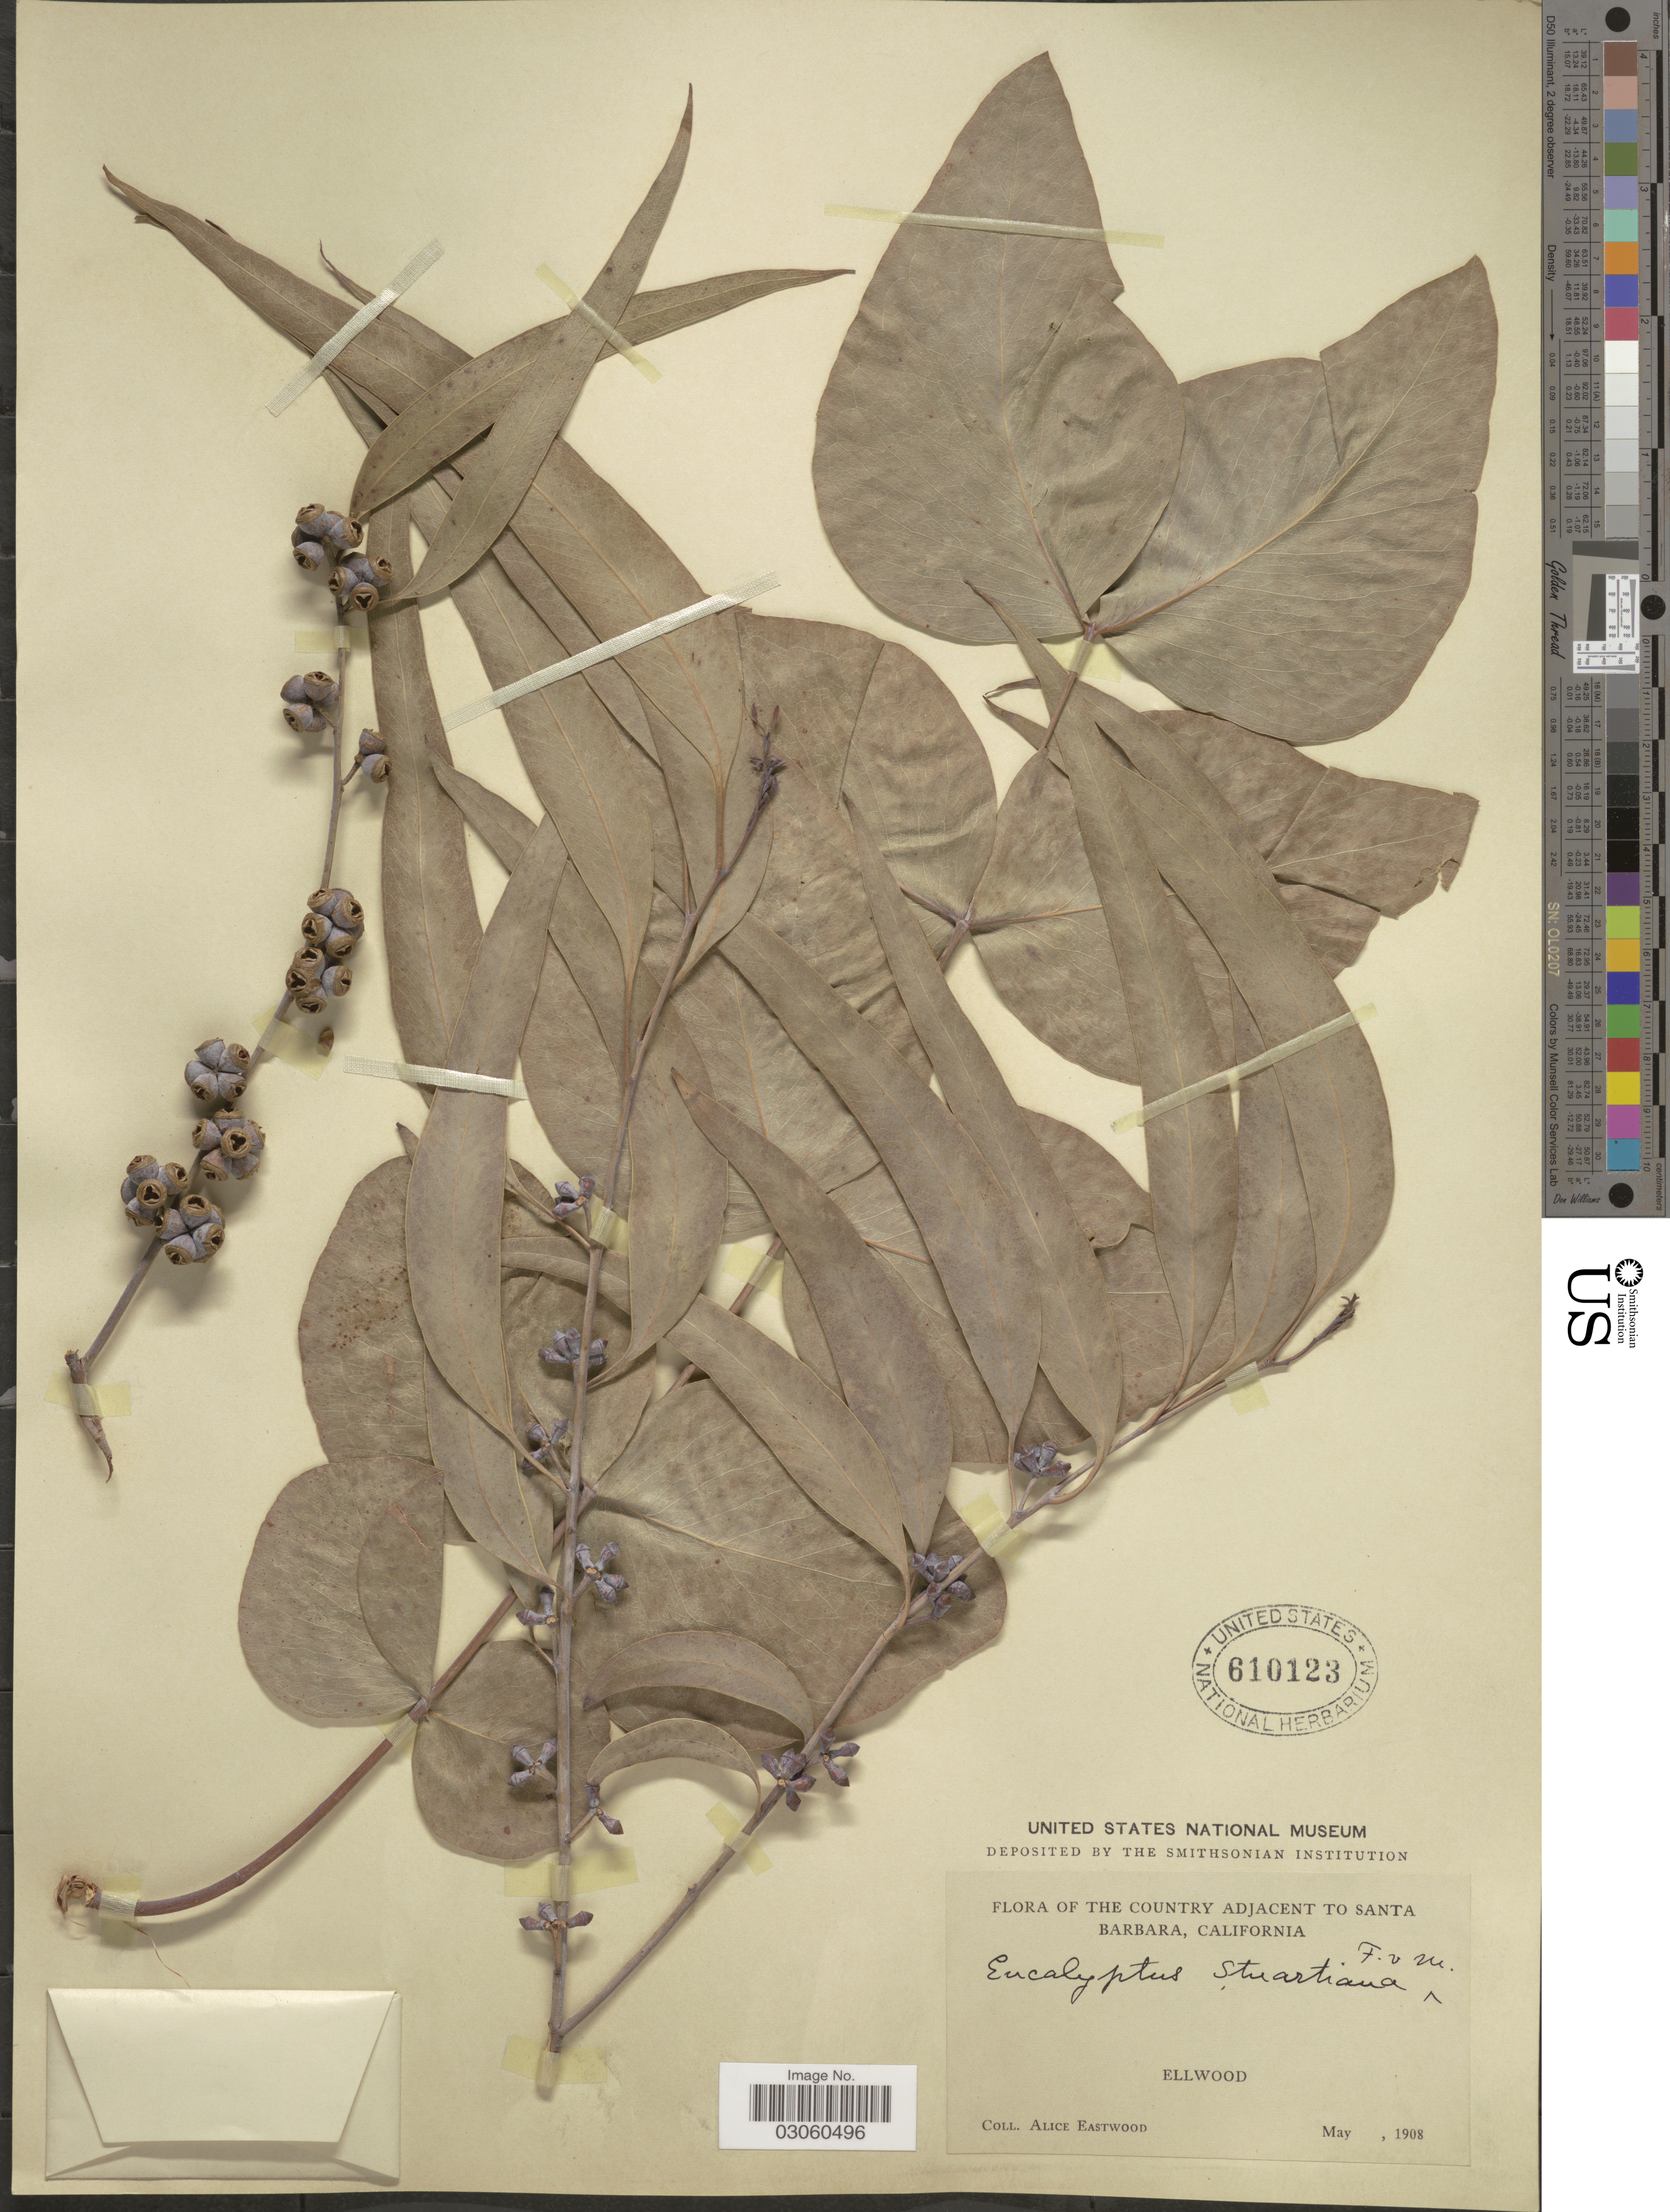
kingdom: Plantae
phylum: Tracheophyta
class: Magnoliopsida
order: Myrtales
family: Myrtaceae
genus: Eucalyptus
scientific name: Eucalyptus stuartiana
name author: F. Muell. ex Miq.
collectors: A. Eastwood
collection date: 1908-05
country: United States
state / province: California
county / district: Santa Barbara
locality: Country adjacent to Santa Barbara. Ellwood.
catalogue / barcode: US 610123